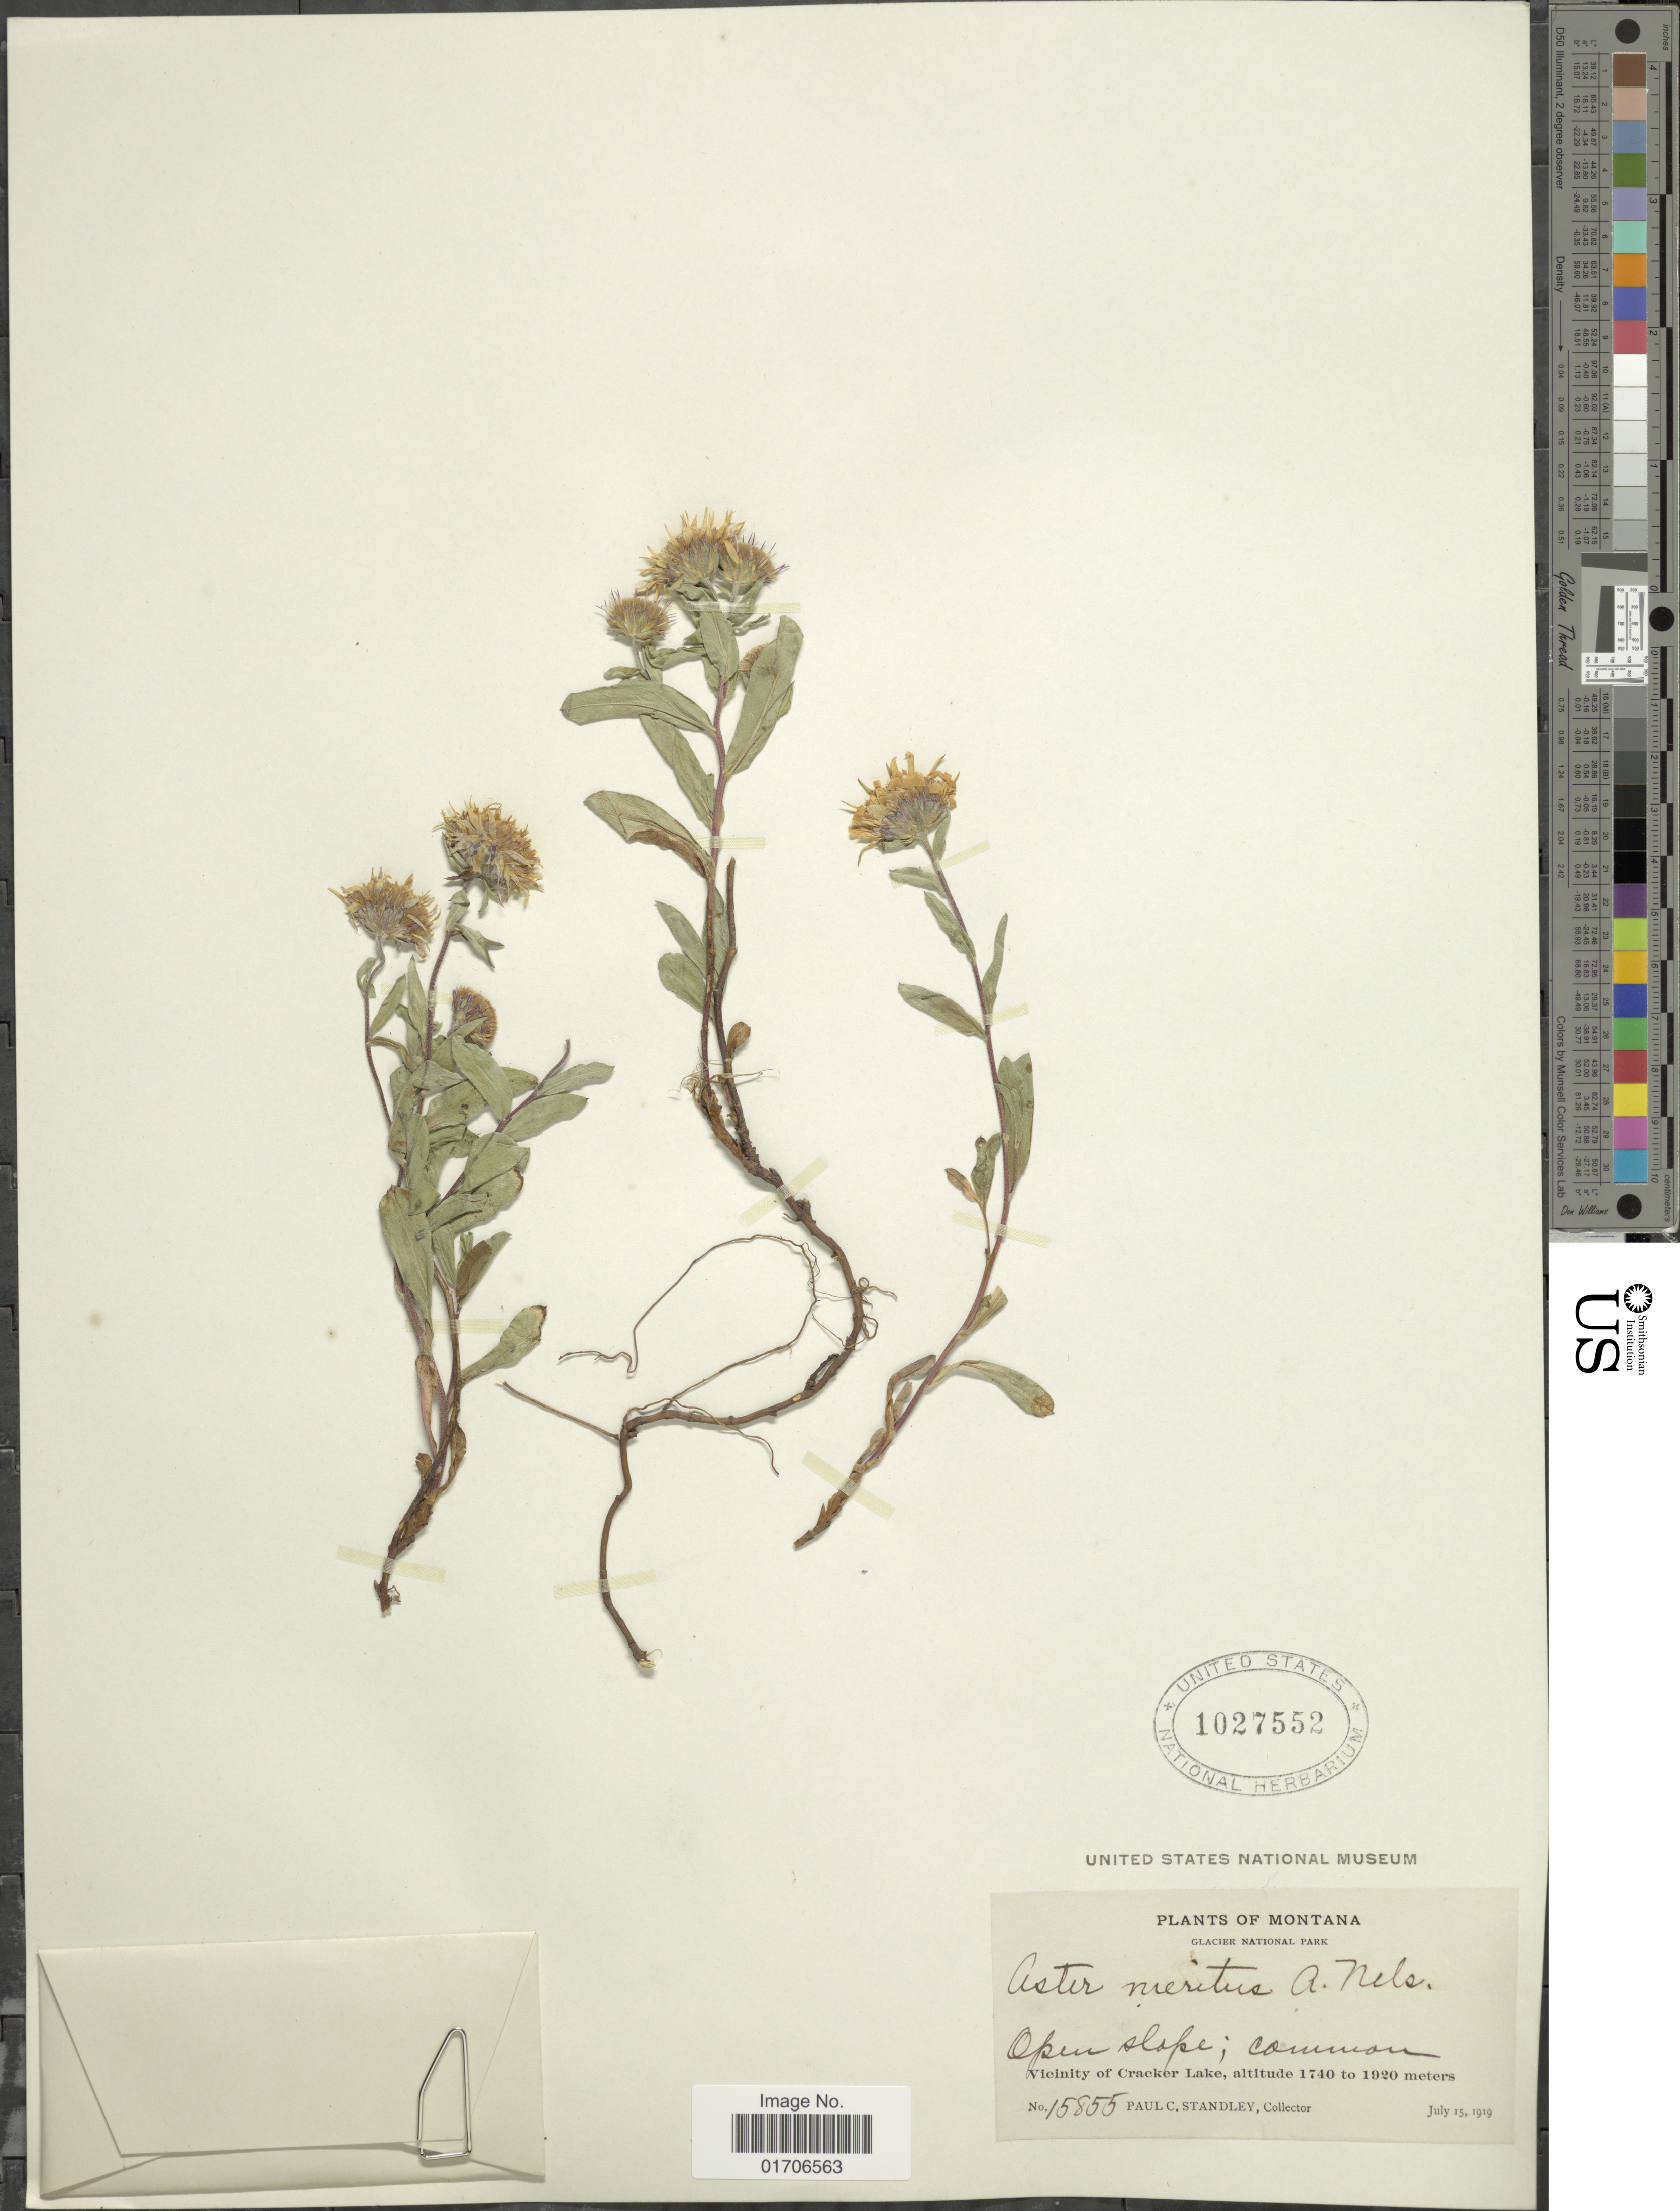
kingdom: Plantae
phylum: Tracheophyta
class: Magnoliopsida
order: Asterales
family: Asteraceae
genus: Eurybia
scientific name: Eurybia merita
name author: (A. Nelson) G.L. Nesom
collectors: P. C. Standley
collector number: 15855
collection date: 1919-07-15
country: United States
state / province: Montana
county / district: Glacier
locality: Glacier National Park, Vicinity of Cracker Lake.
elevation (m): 1740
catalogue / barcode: US 1027552